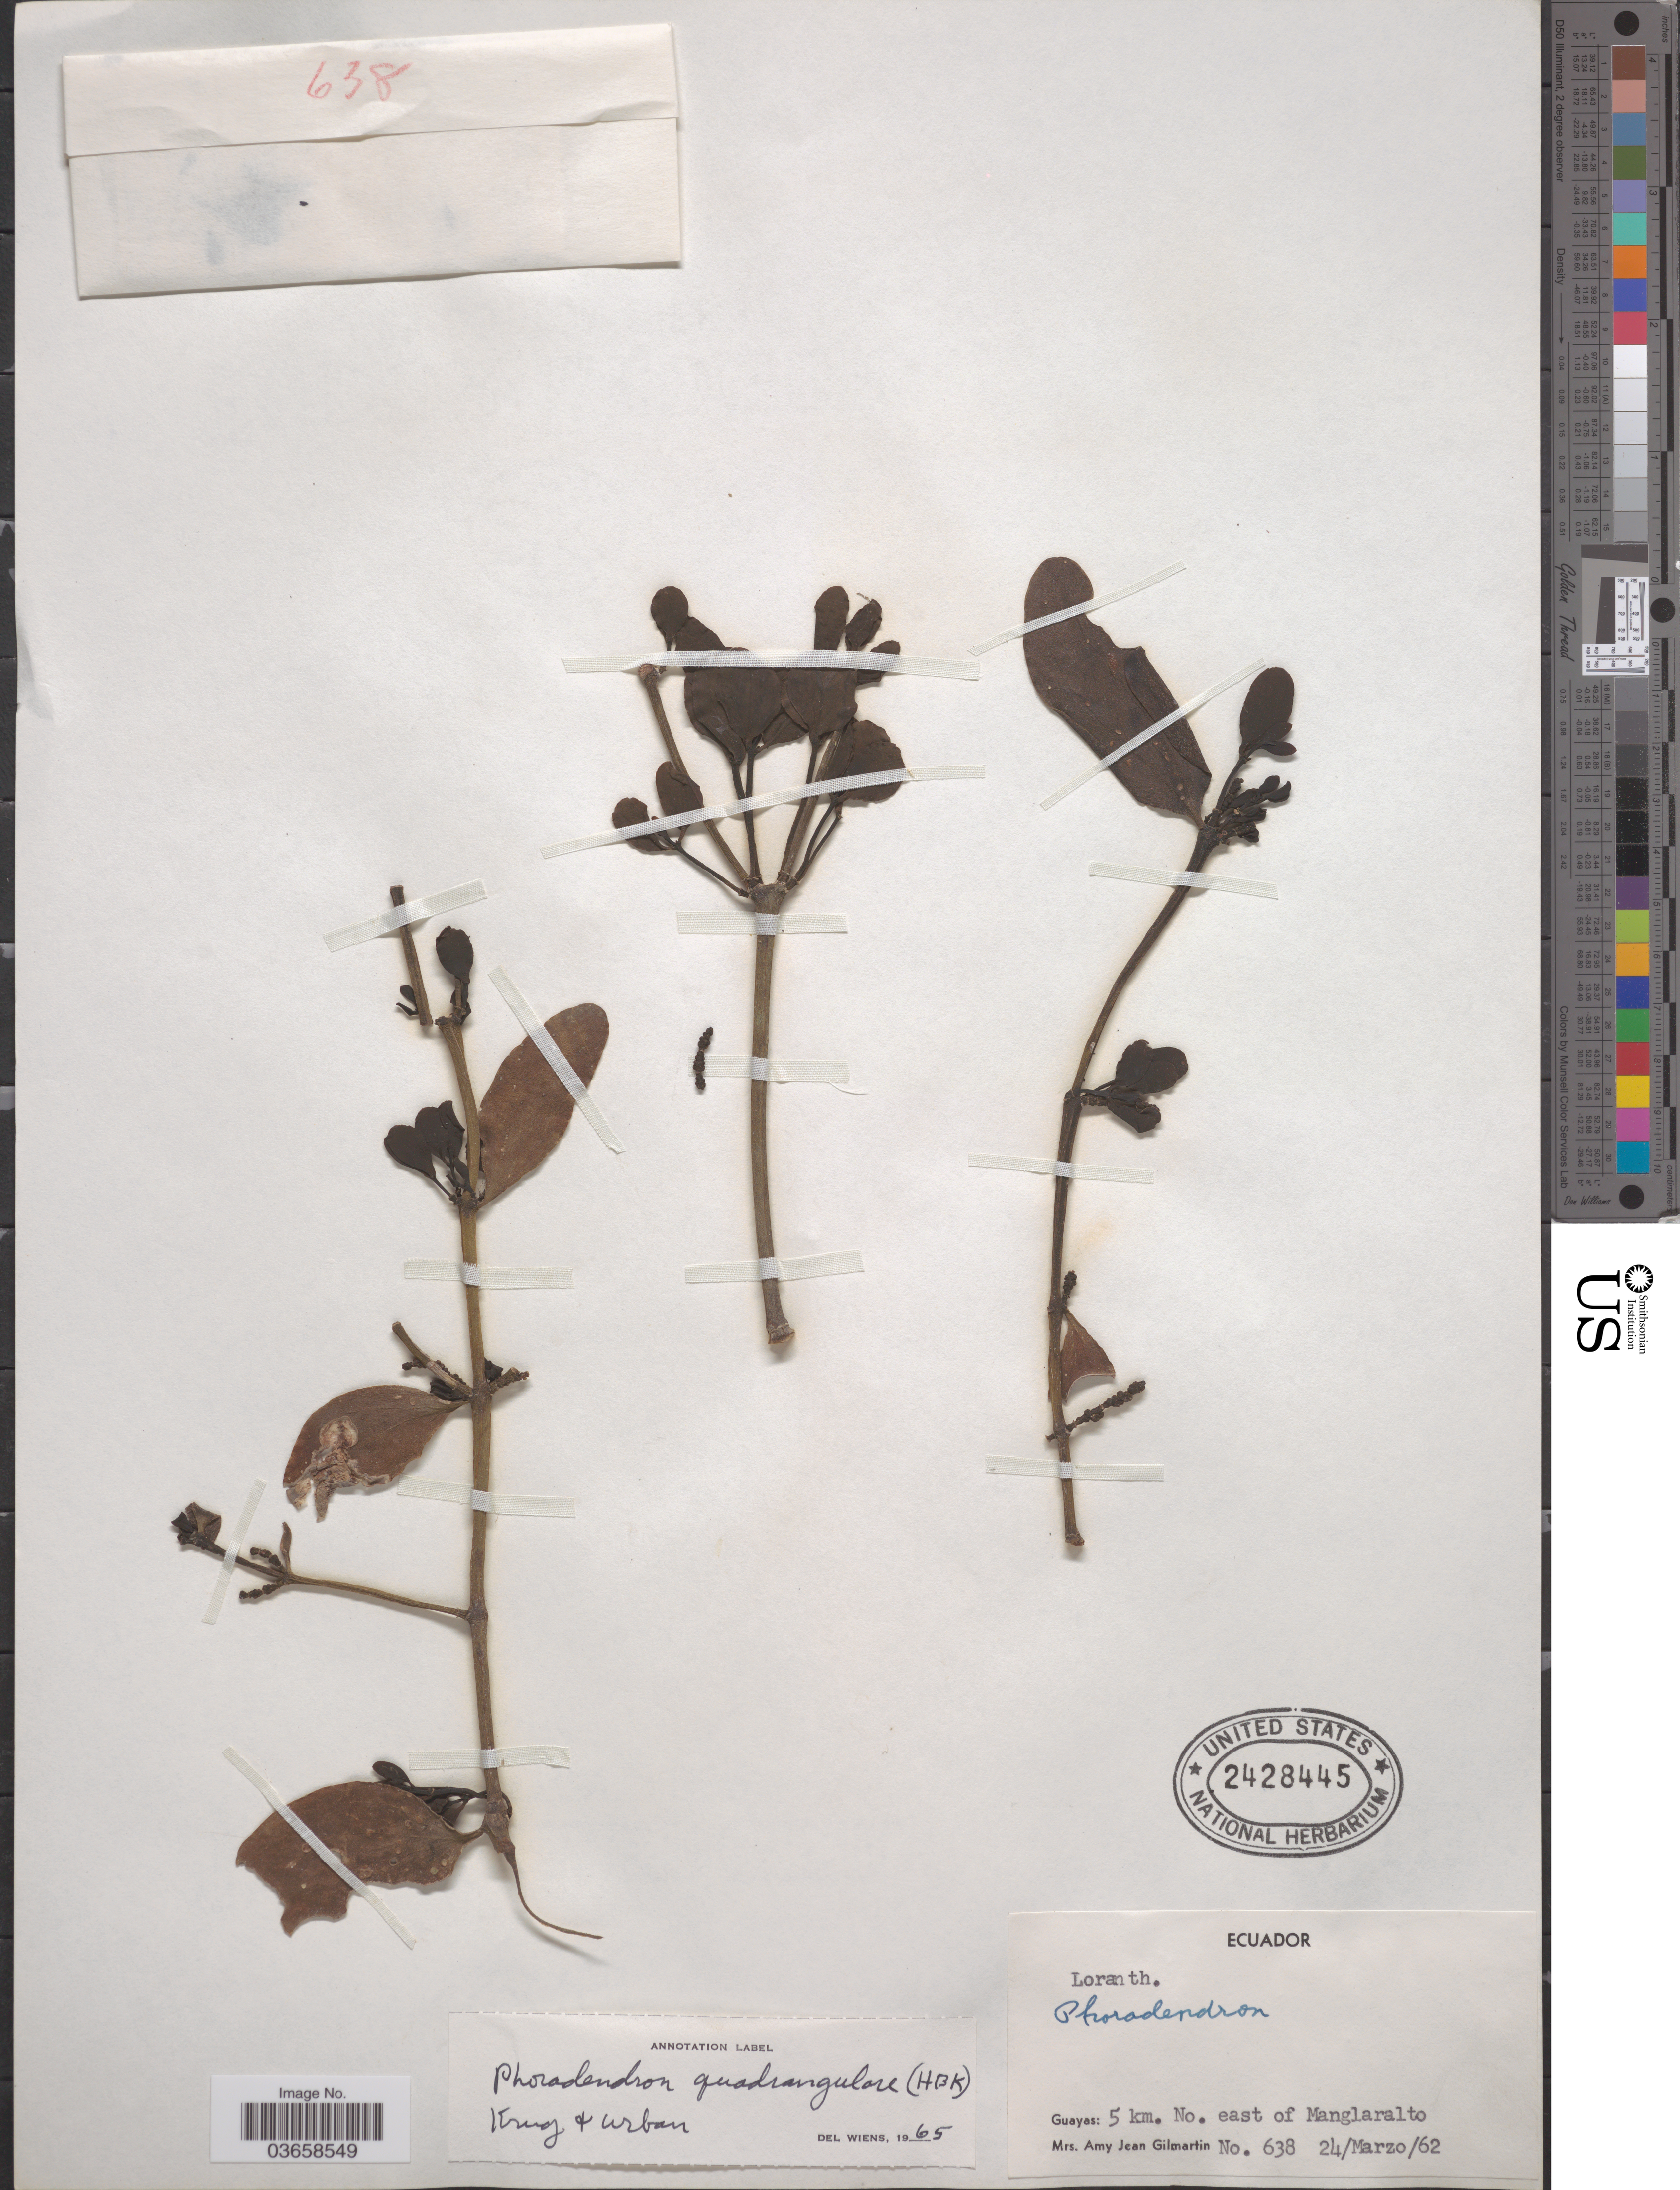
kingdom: Plantae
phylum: Tracheophyta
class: Magnoliopsida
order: Santalales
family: Viscaceae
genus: Phoradendron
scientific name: Phoradendron quadrangulare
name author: (Kunth) Griseb.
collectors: A. Gilmartin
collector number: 638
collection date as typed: Transcribed d/m/y: 24/3/62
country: Ecuador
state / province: Guayas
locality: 5 km. No. east of Manglaralto.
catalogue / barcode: US 2428445